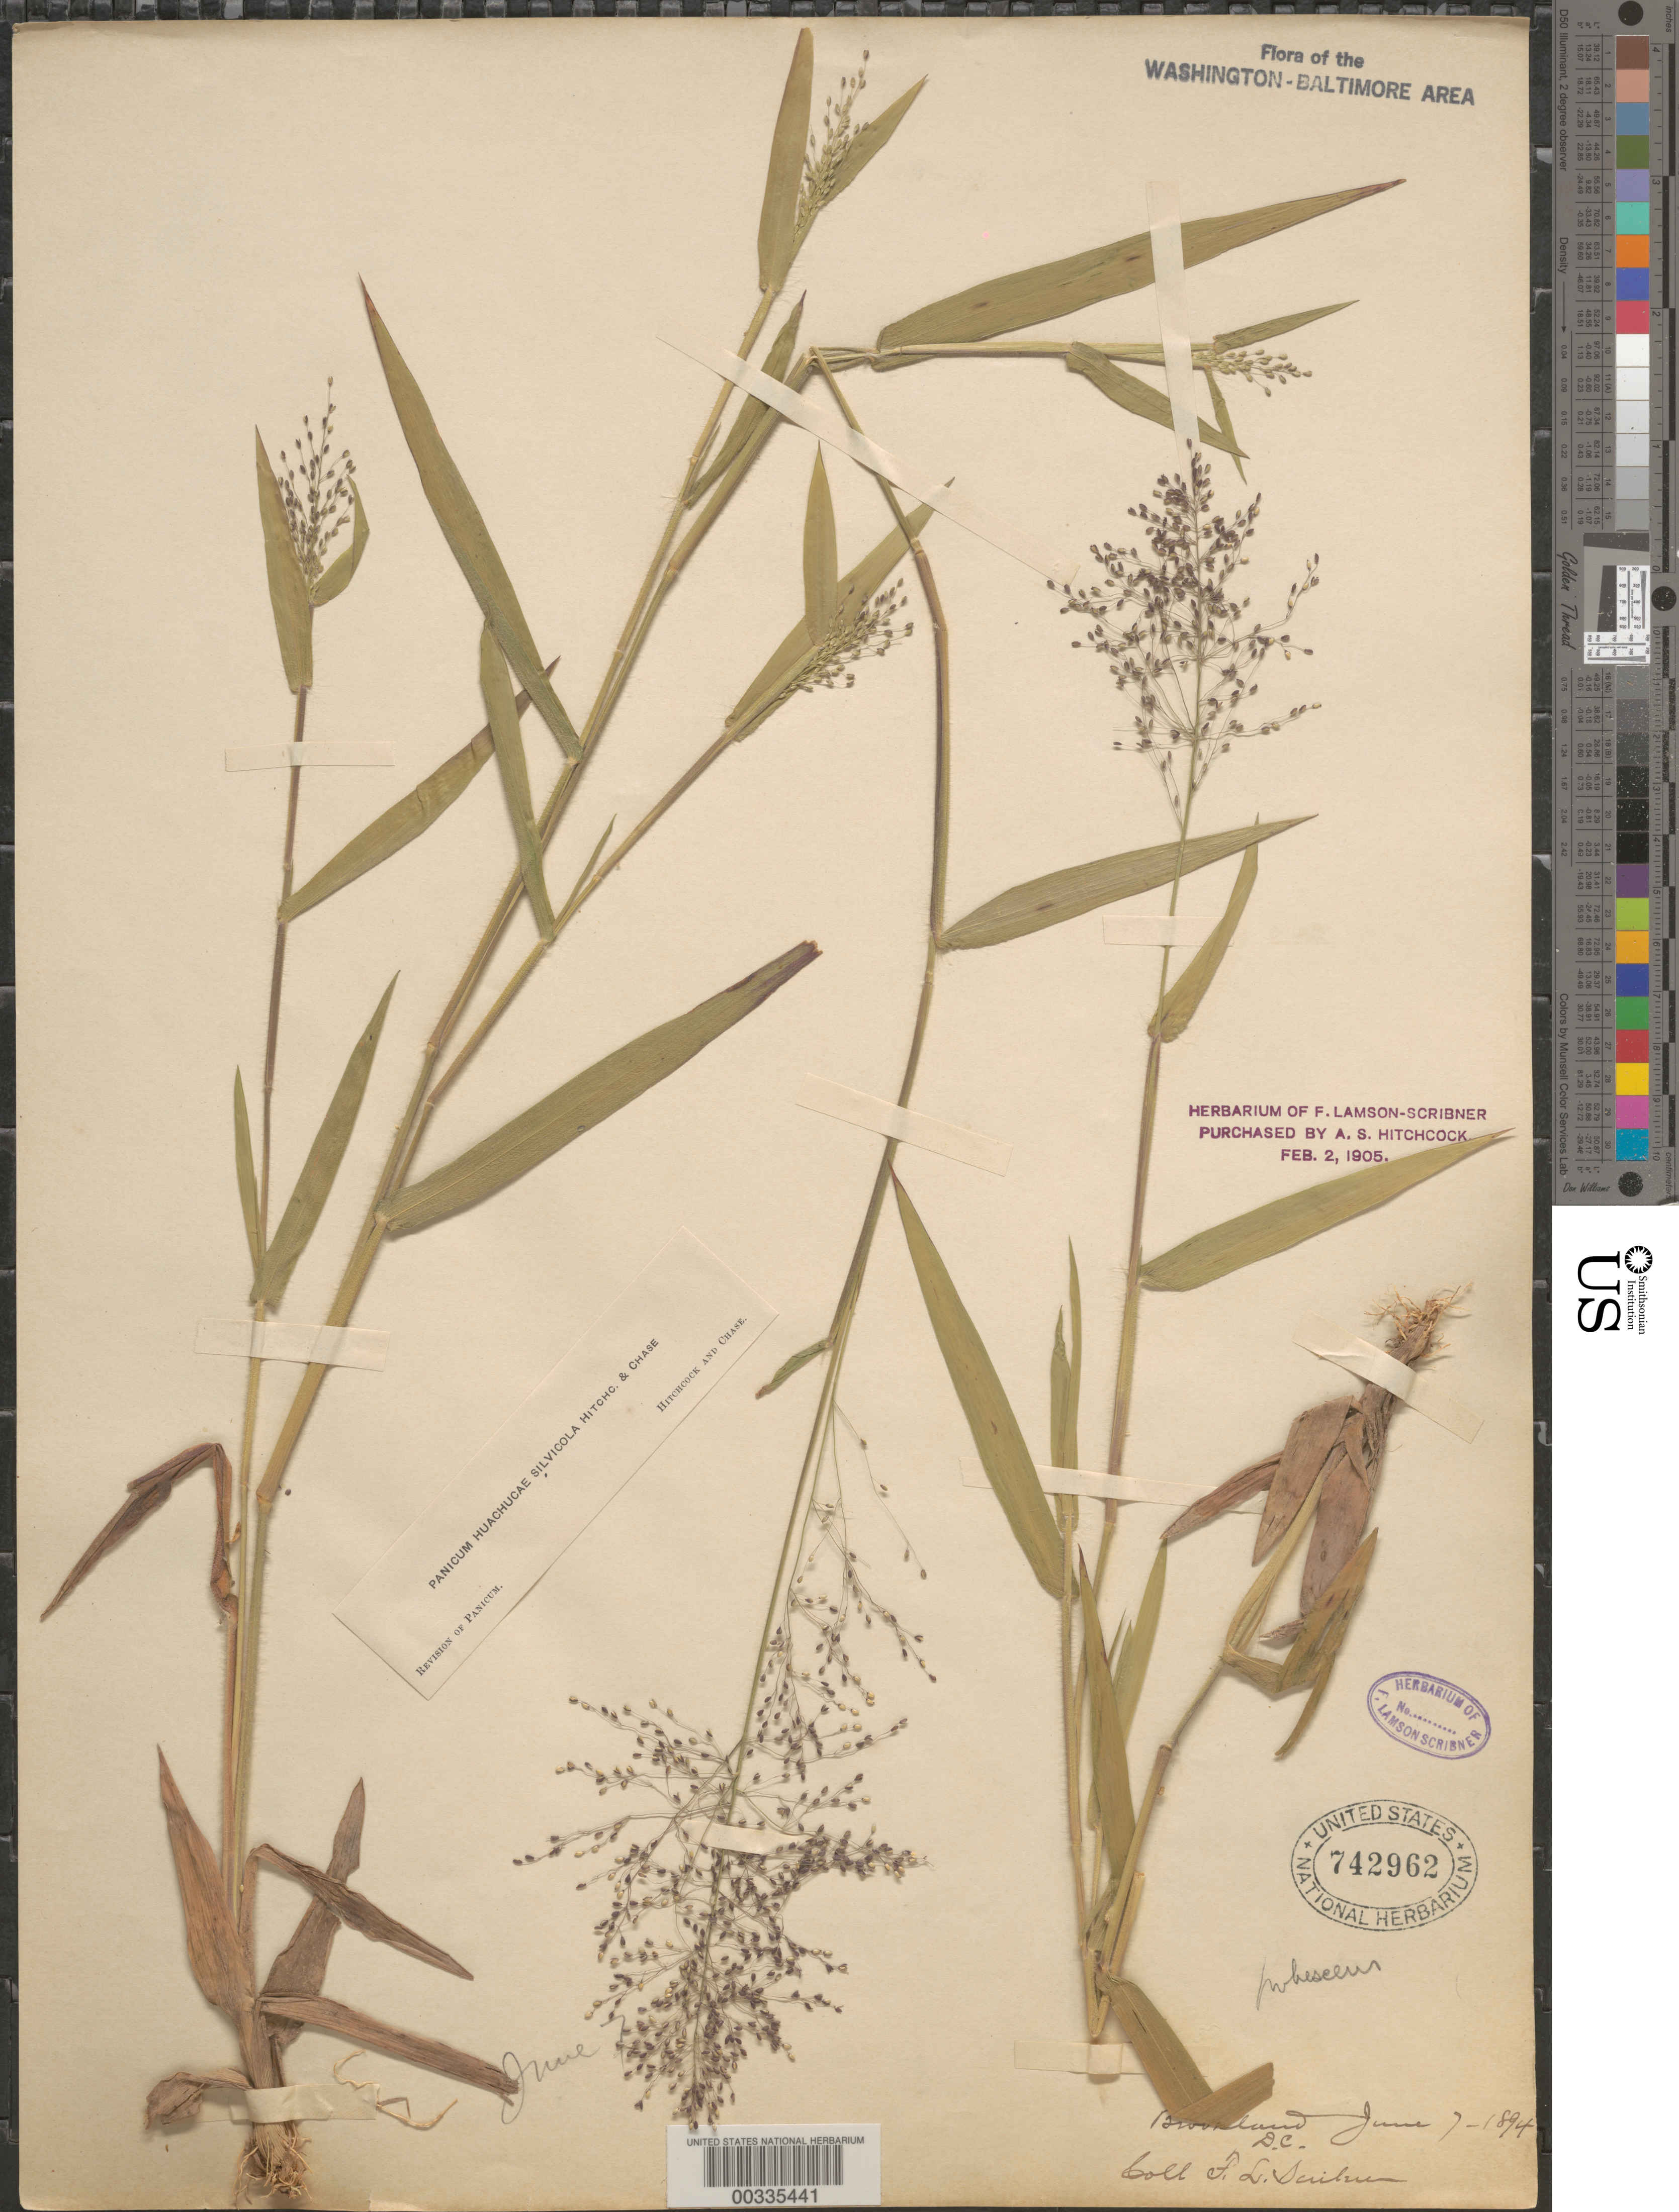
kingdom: Plantae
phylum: Tracheophyta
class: Liliopsida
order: Poales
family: Poaceae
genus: Dichanthelium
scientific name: Dichanthelium acuminatum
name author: (Sw.) Gould & C.A. Clark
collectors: F. L. Scribner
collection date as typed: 07 Jun 1894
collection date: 1894-06-07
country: United States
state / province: District of Columbia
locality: Brookland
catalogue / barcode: US 742962